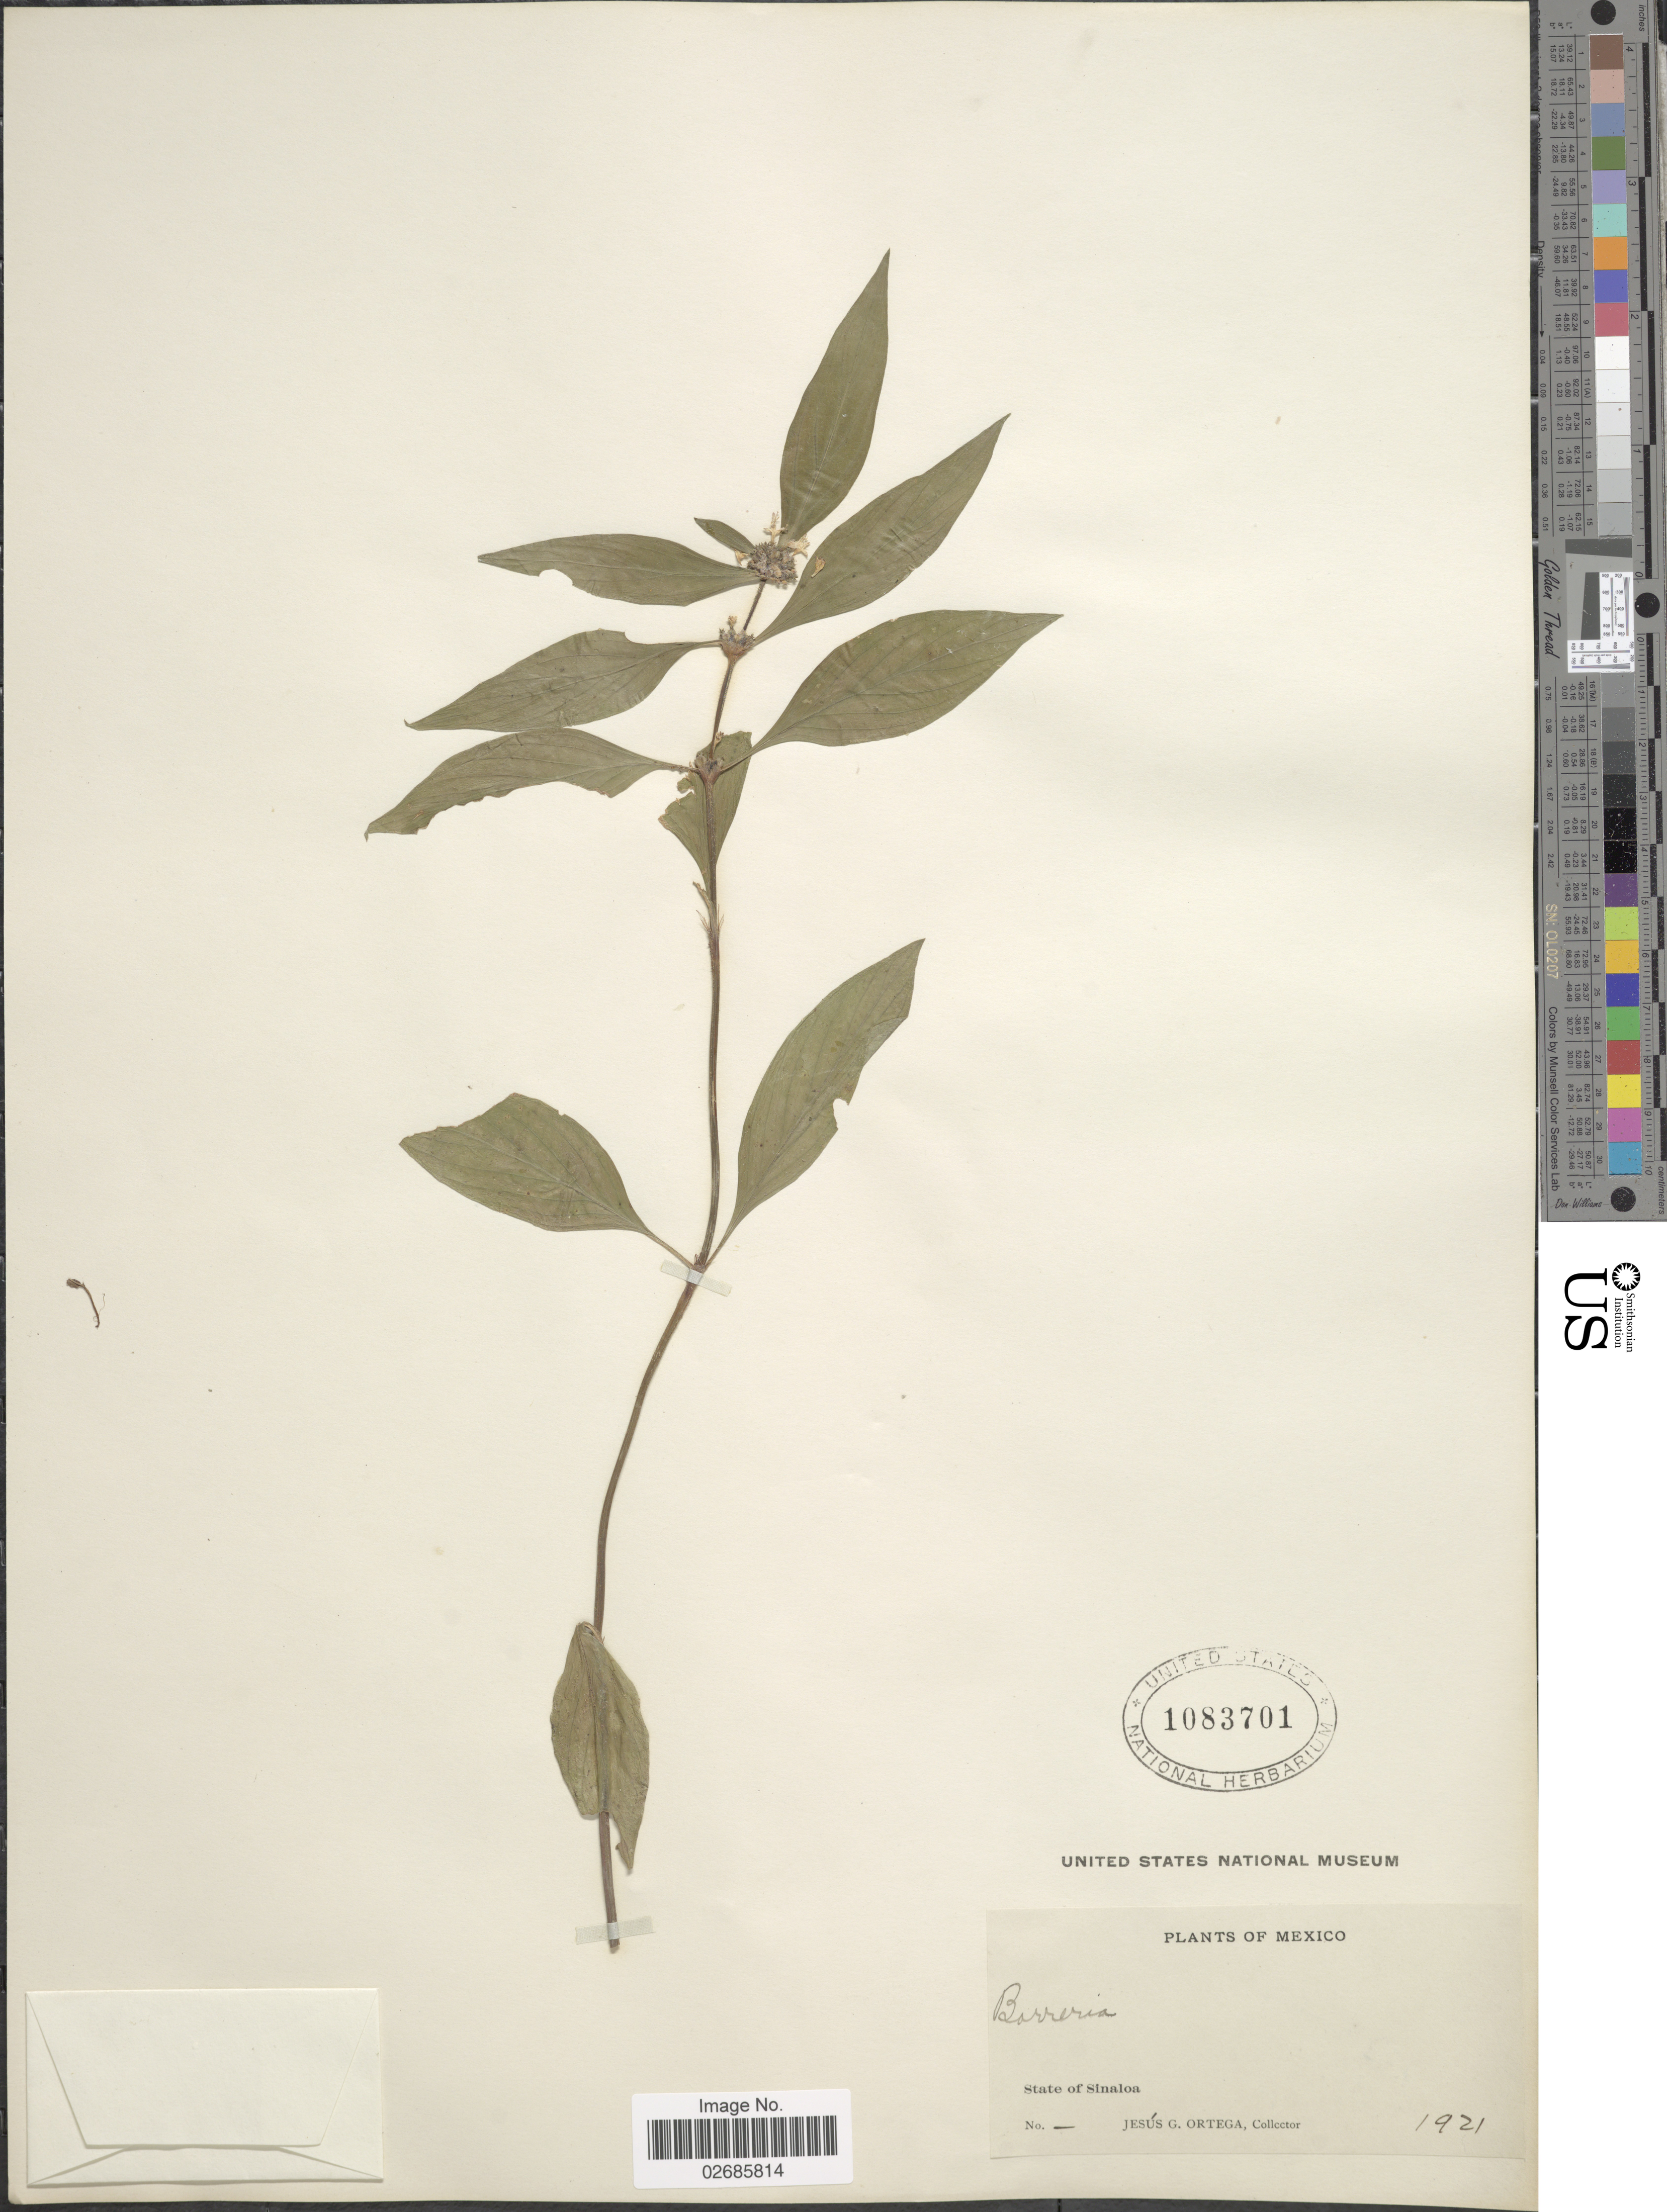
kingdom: Plantae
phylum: Tracheophyta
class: Magnoliopsida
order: Gentianales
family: Rubiaceae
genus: Borreria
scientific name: Borreria sp.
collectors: J. Ortega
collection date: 1921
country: Mexico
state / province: Sinaloa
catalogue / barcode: US 1083701